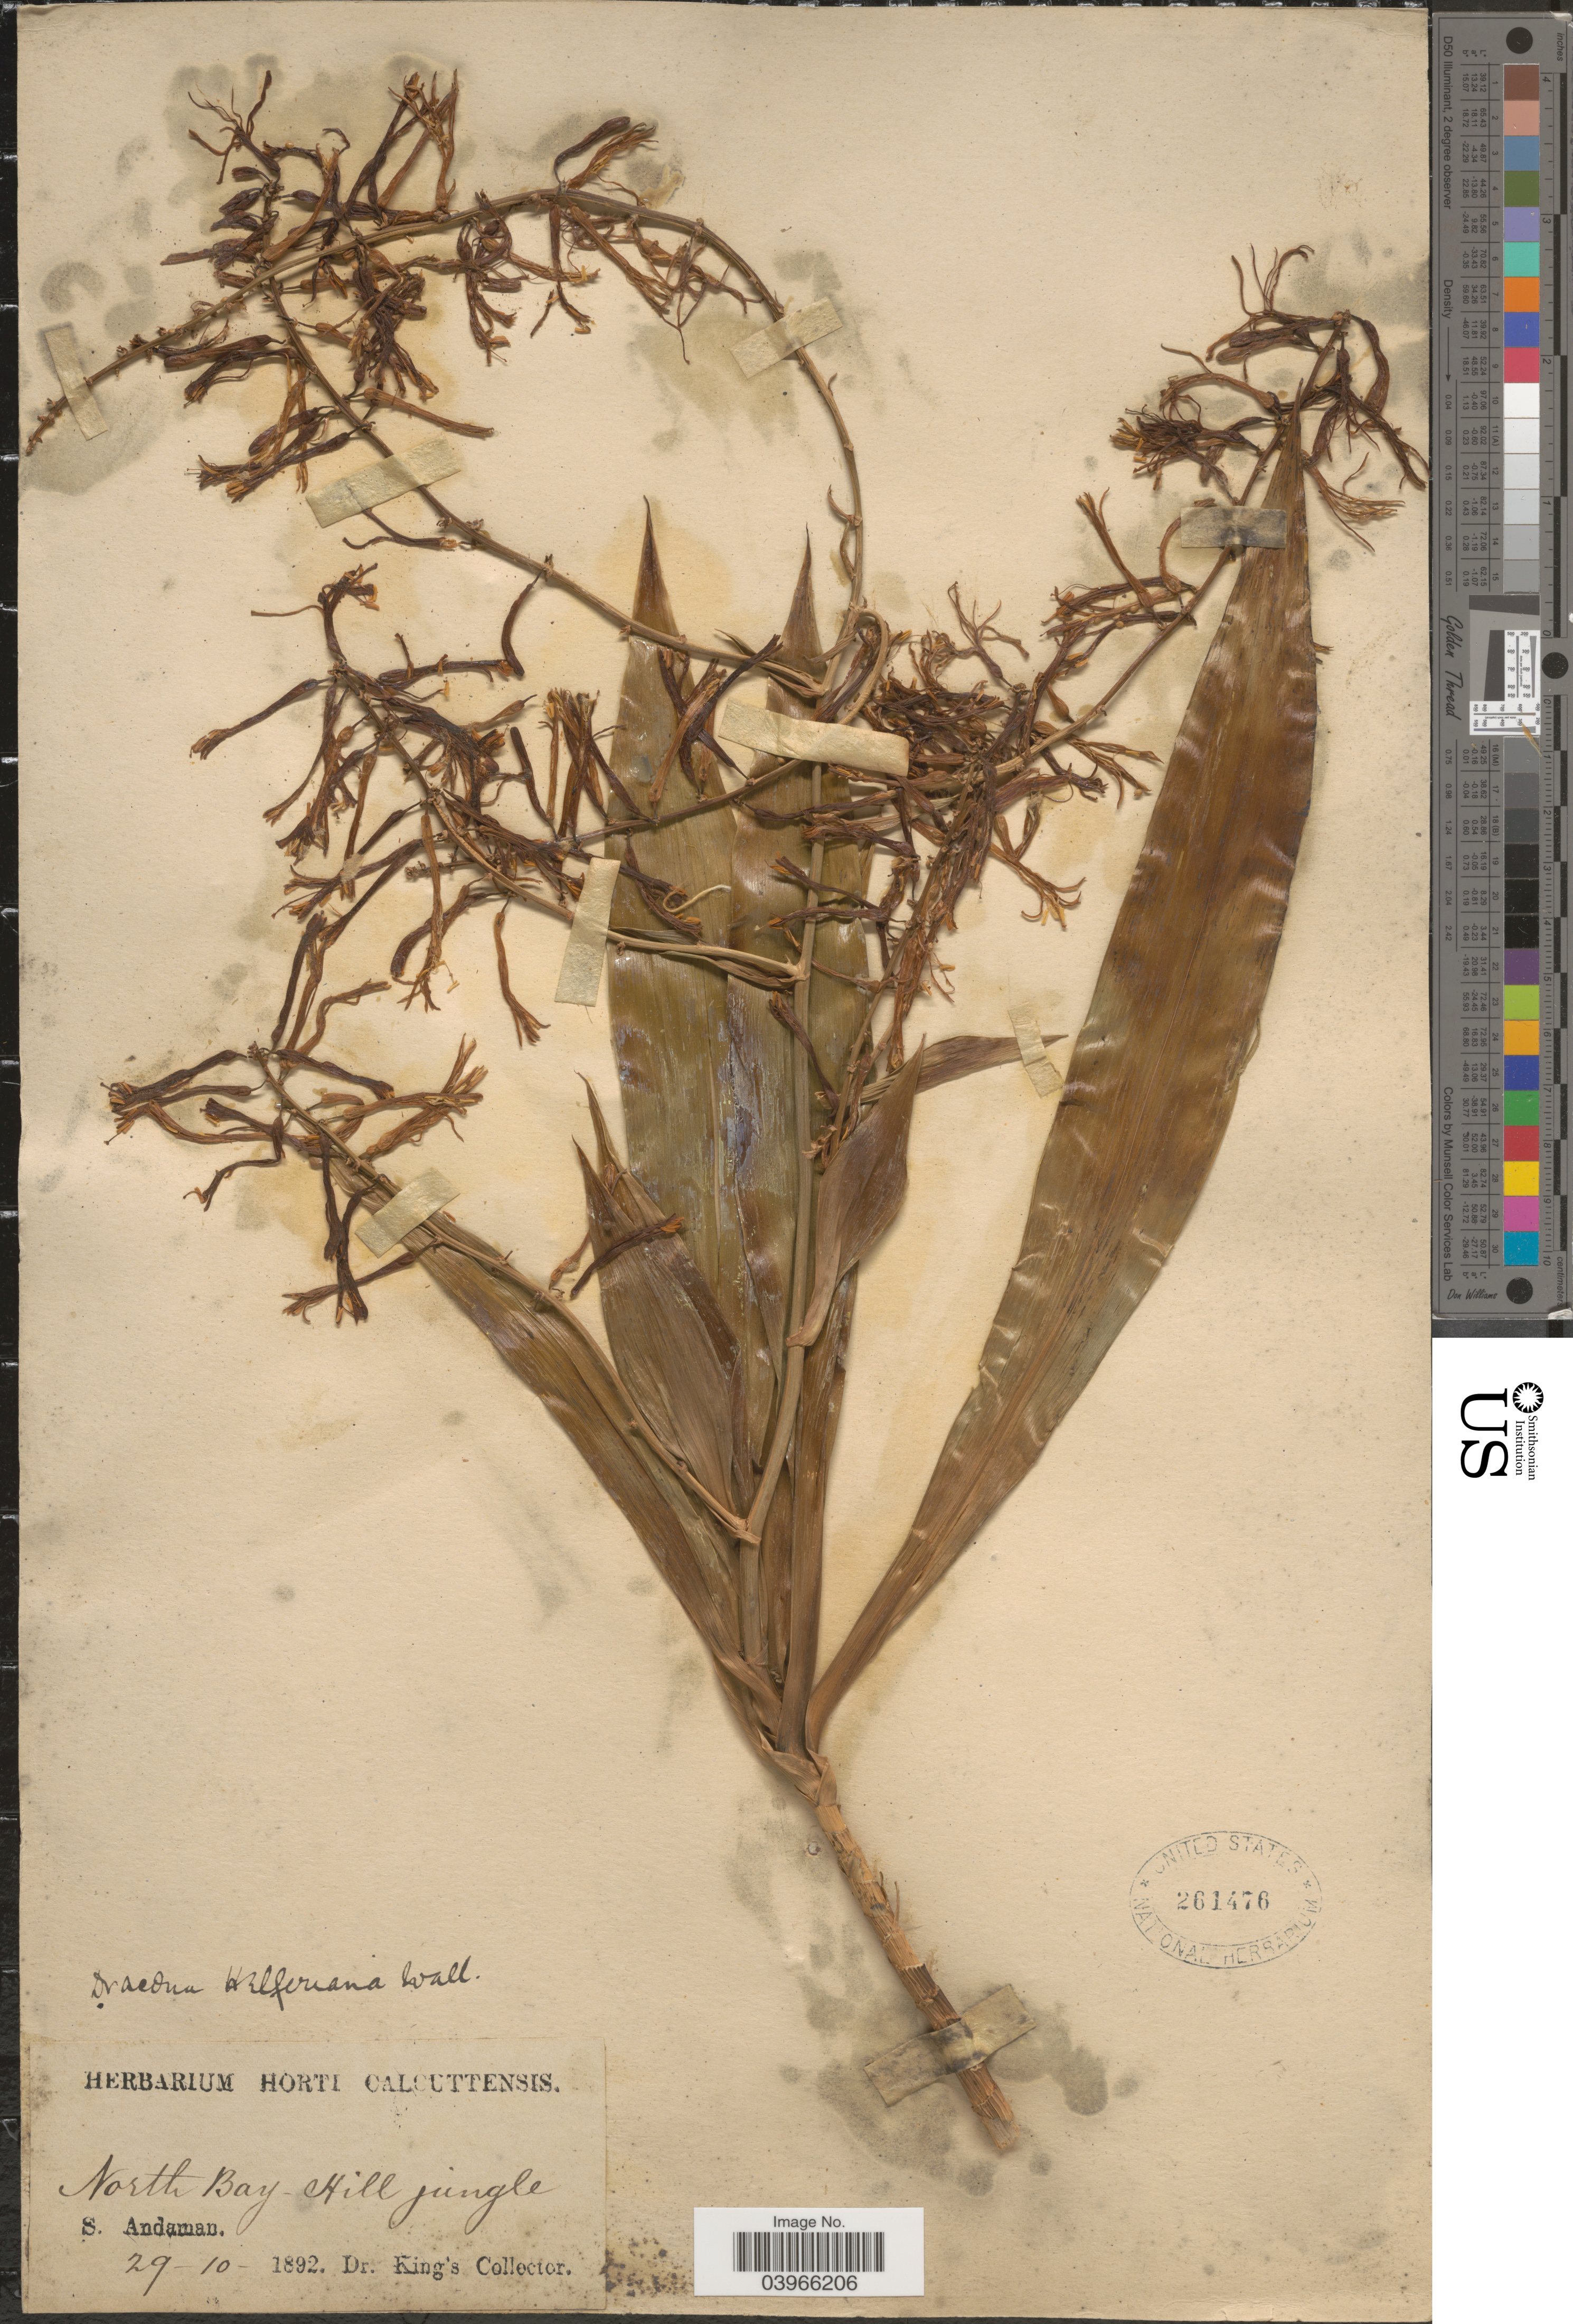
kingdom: Plantae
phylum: Tracheophyta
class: Liliopsida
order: Asparagales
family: Asparagaceae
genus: Dracaena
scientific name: Dracaena helferiana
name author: Wall. ex Kurz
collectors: Dr. King's collector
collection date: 1892-10-29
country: India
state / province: Andaman and Nicobar Islands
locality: North Bay-Hill jungle. S. Andaman.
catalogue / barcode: US 261476